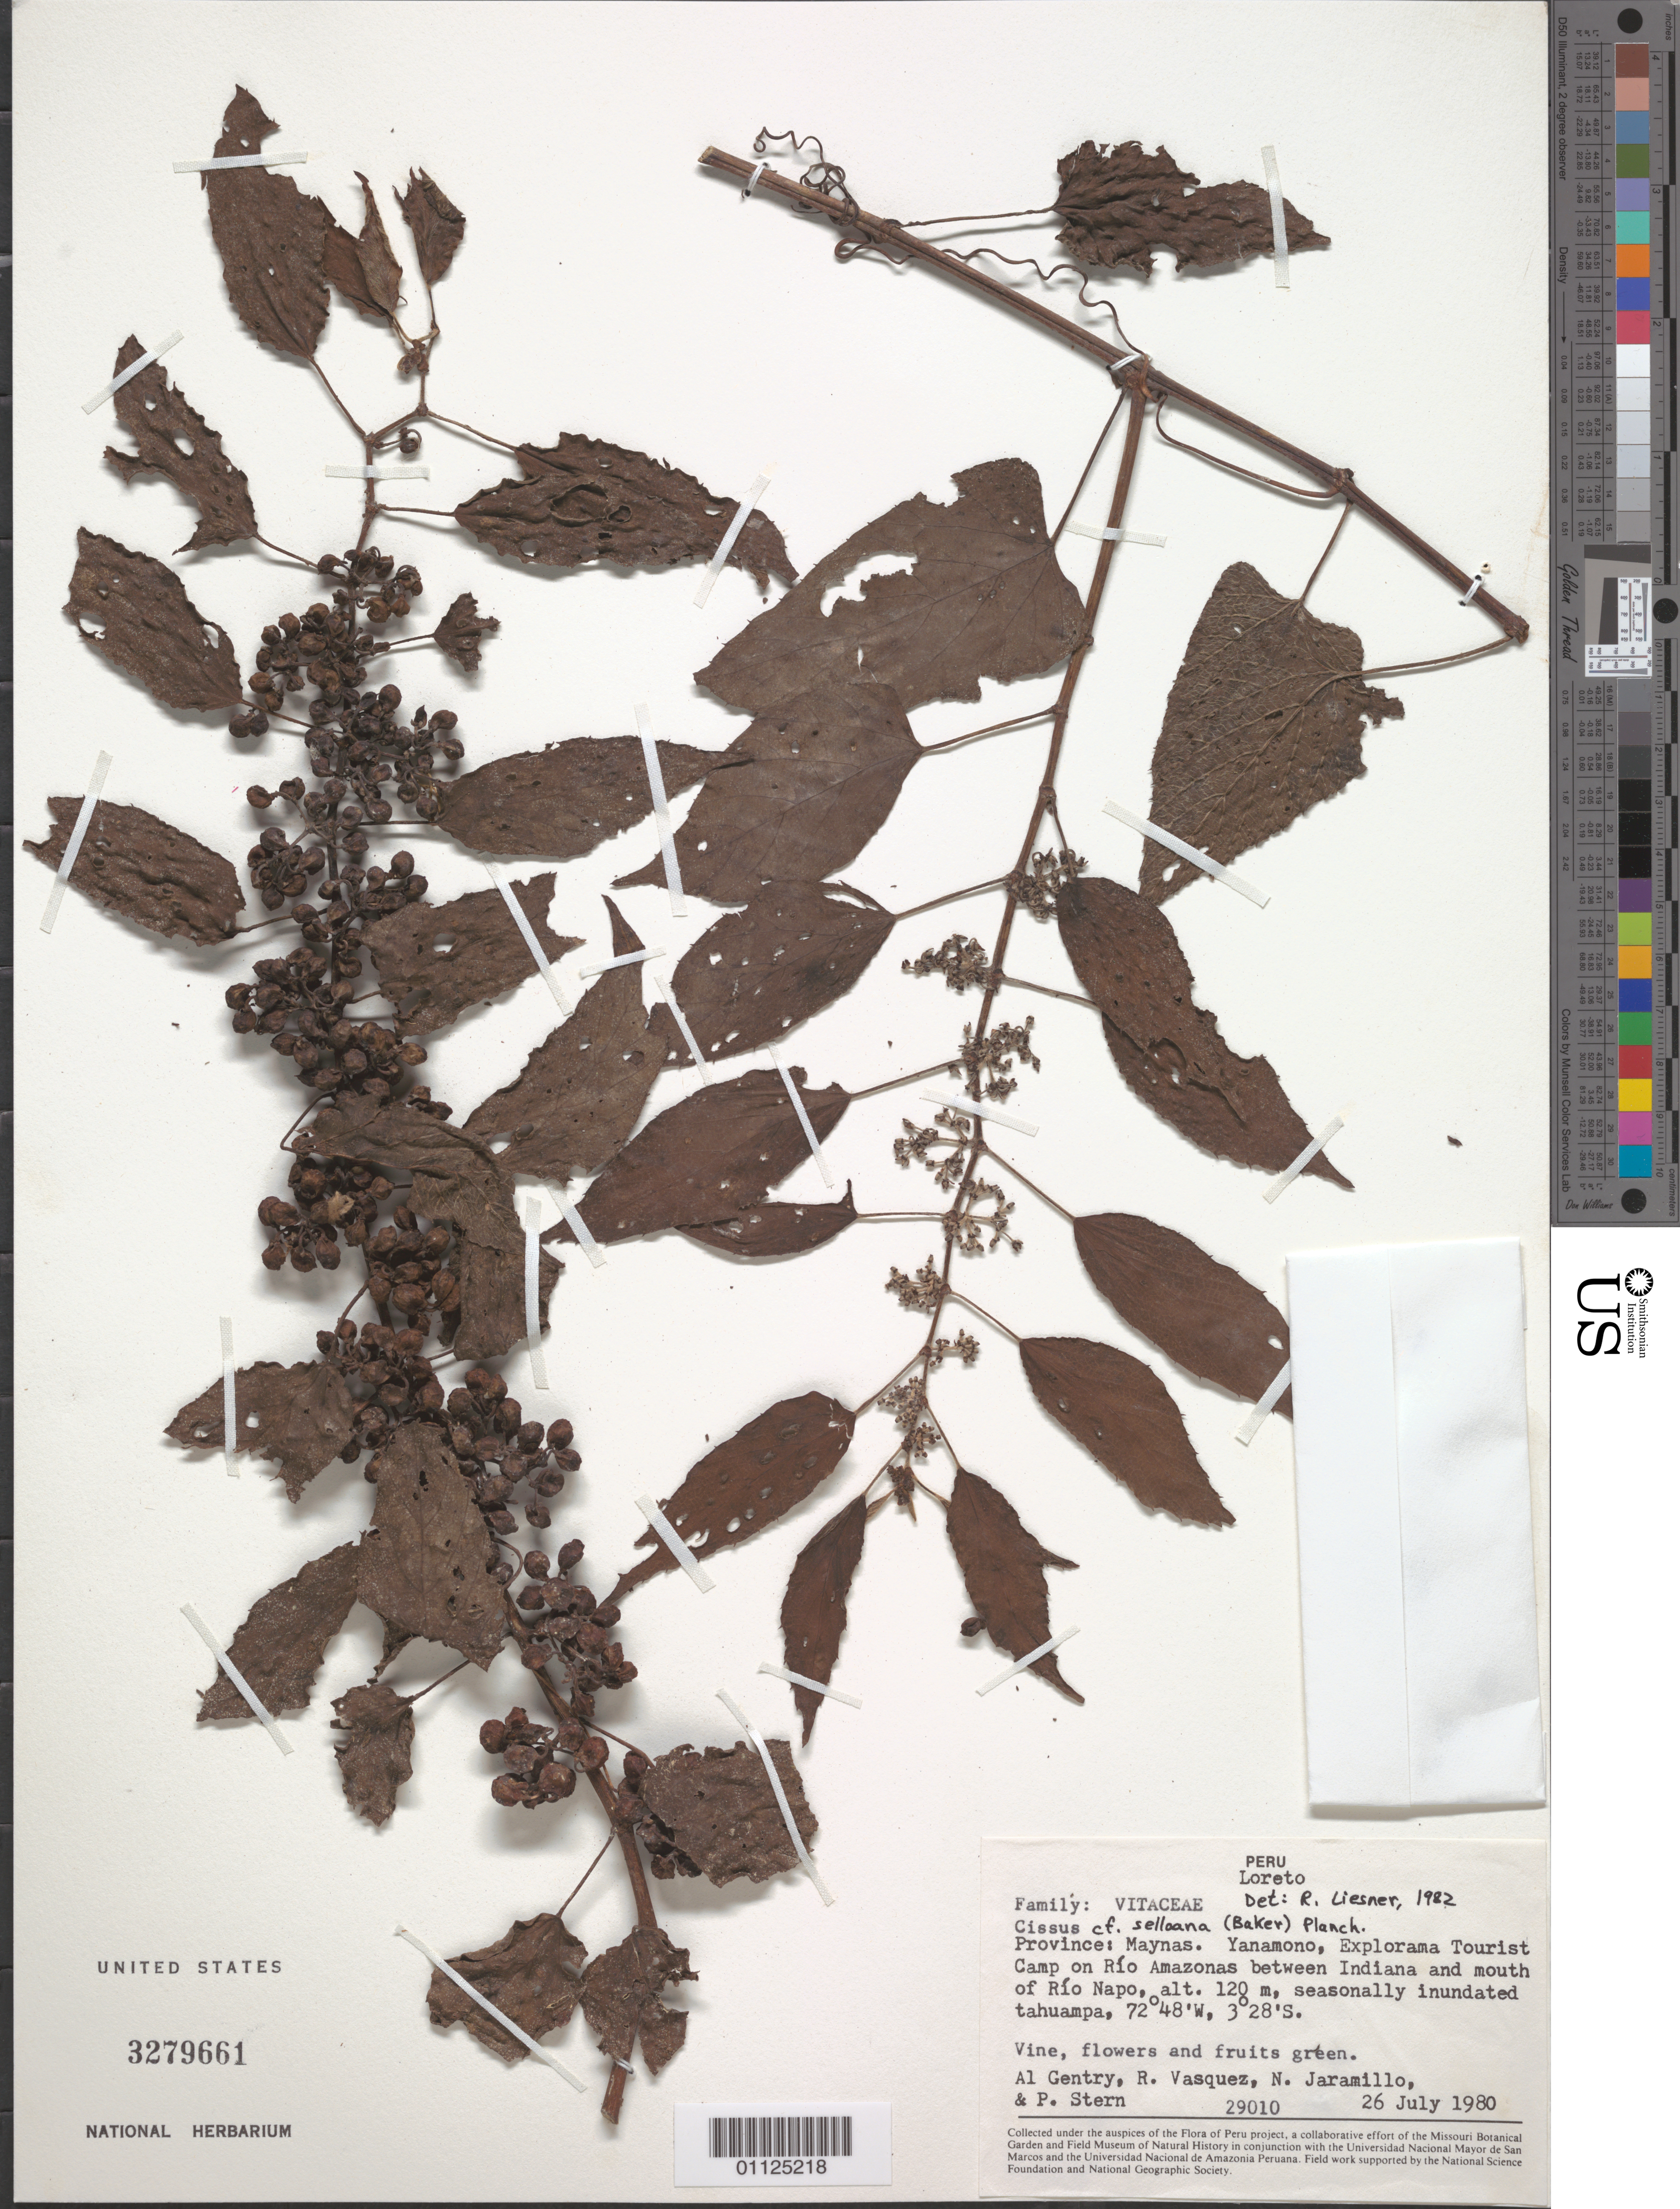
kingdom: Plantae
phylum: Tracheophyta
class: Magnoliopsida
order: Vitales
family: Vitaceae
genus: Cissus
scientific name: Cissus selloana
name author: (Baker) Planch.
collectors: A. H. Gentry, R. Vasquez, N. Jaramillo & P. Stern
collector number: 29010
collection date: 1980-07-26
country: Peru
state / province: Loreto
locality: Prov. Maynas. Yanamono, Explorama Tourist Camp on Rio Amazonas between Indiana and mouth of Rio Napo.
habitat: Vine.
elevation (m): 120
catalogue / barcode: US 3279661